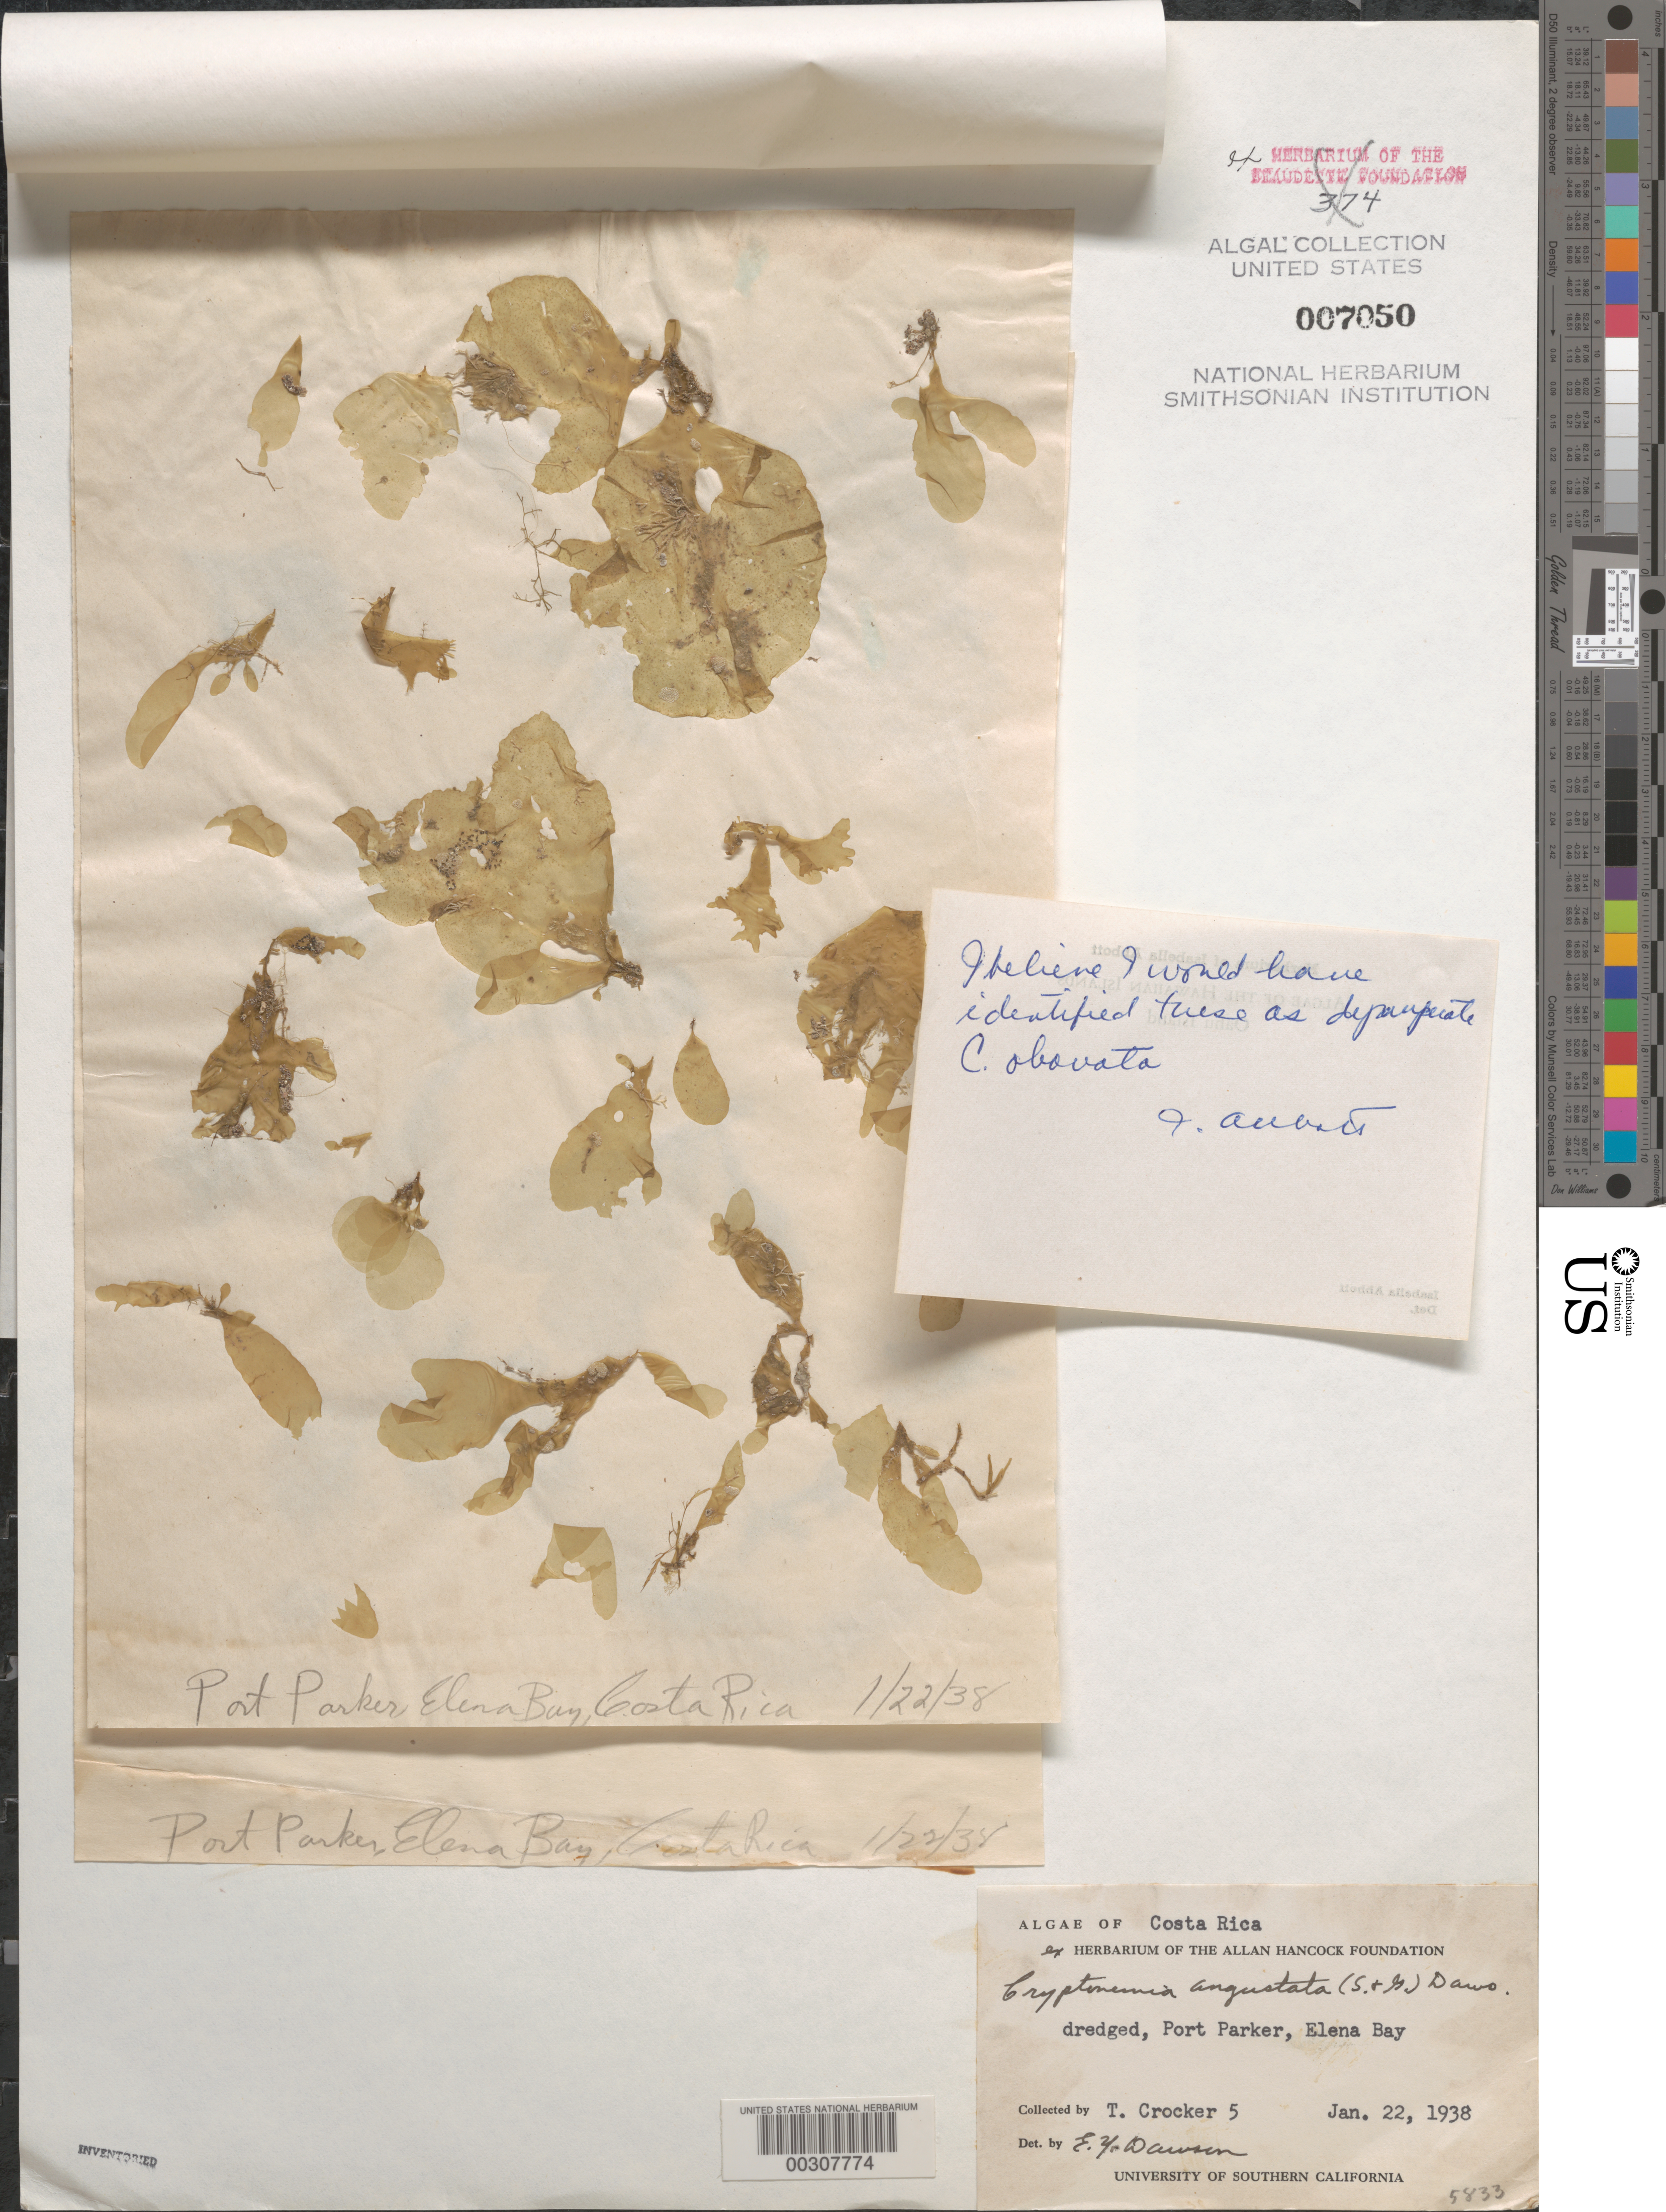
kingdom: Plantae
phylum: Rhodophyta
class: Florideophyceae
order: Halymeniales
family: Halymeniaceae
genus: Cryptonemia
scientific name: Cryptonemia angustata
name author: Okamura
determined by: Dawson, E. Y.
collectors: T. Crocker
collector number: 5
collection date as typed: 22 Jan 1938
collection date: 1938-01-22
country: Costa Rica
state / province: Guanacaste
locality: Port Parker, Elena Bay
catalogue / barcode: US 7050